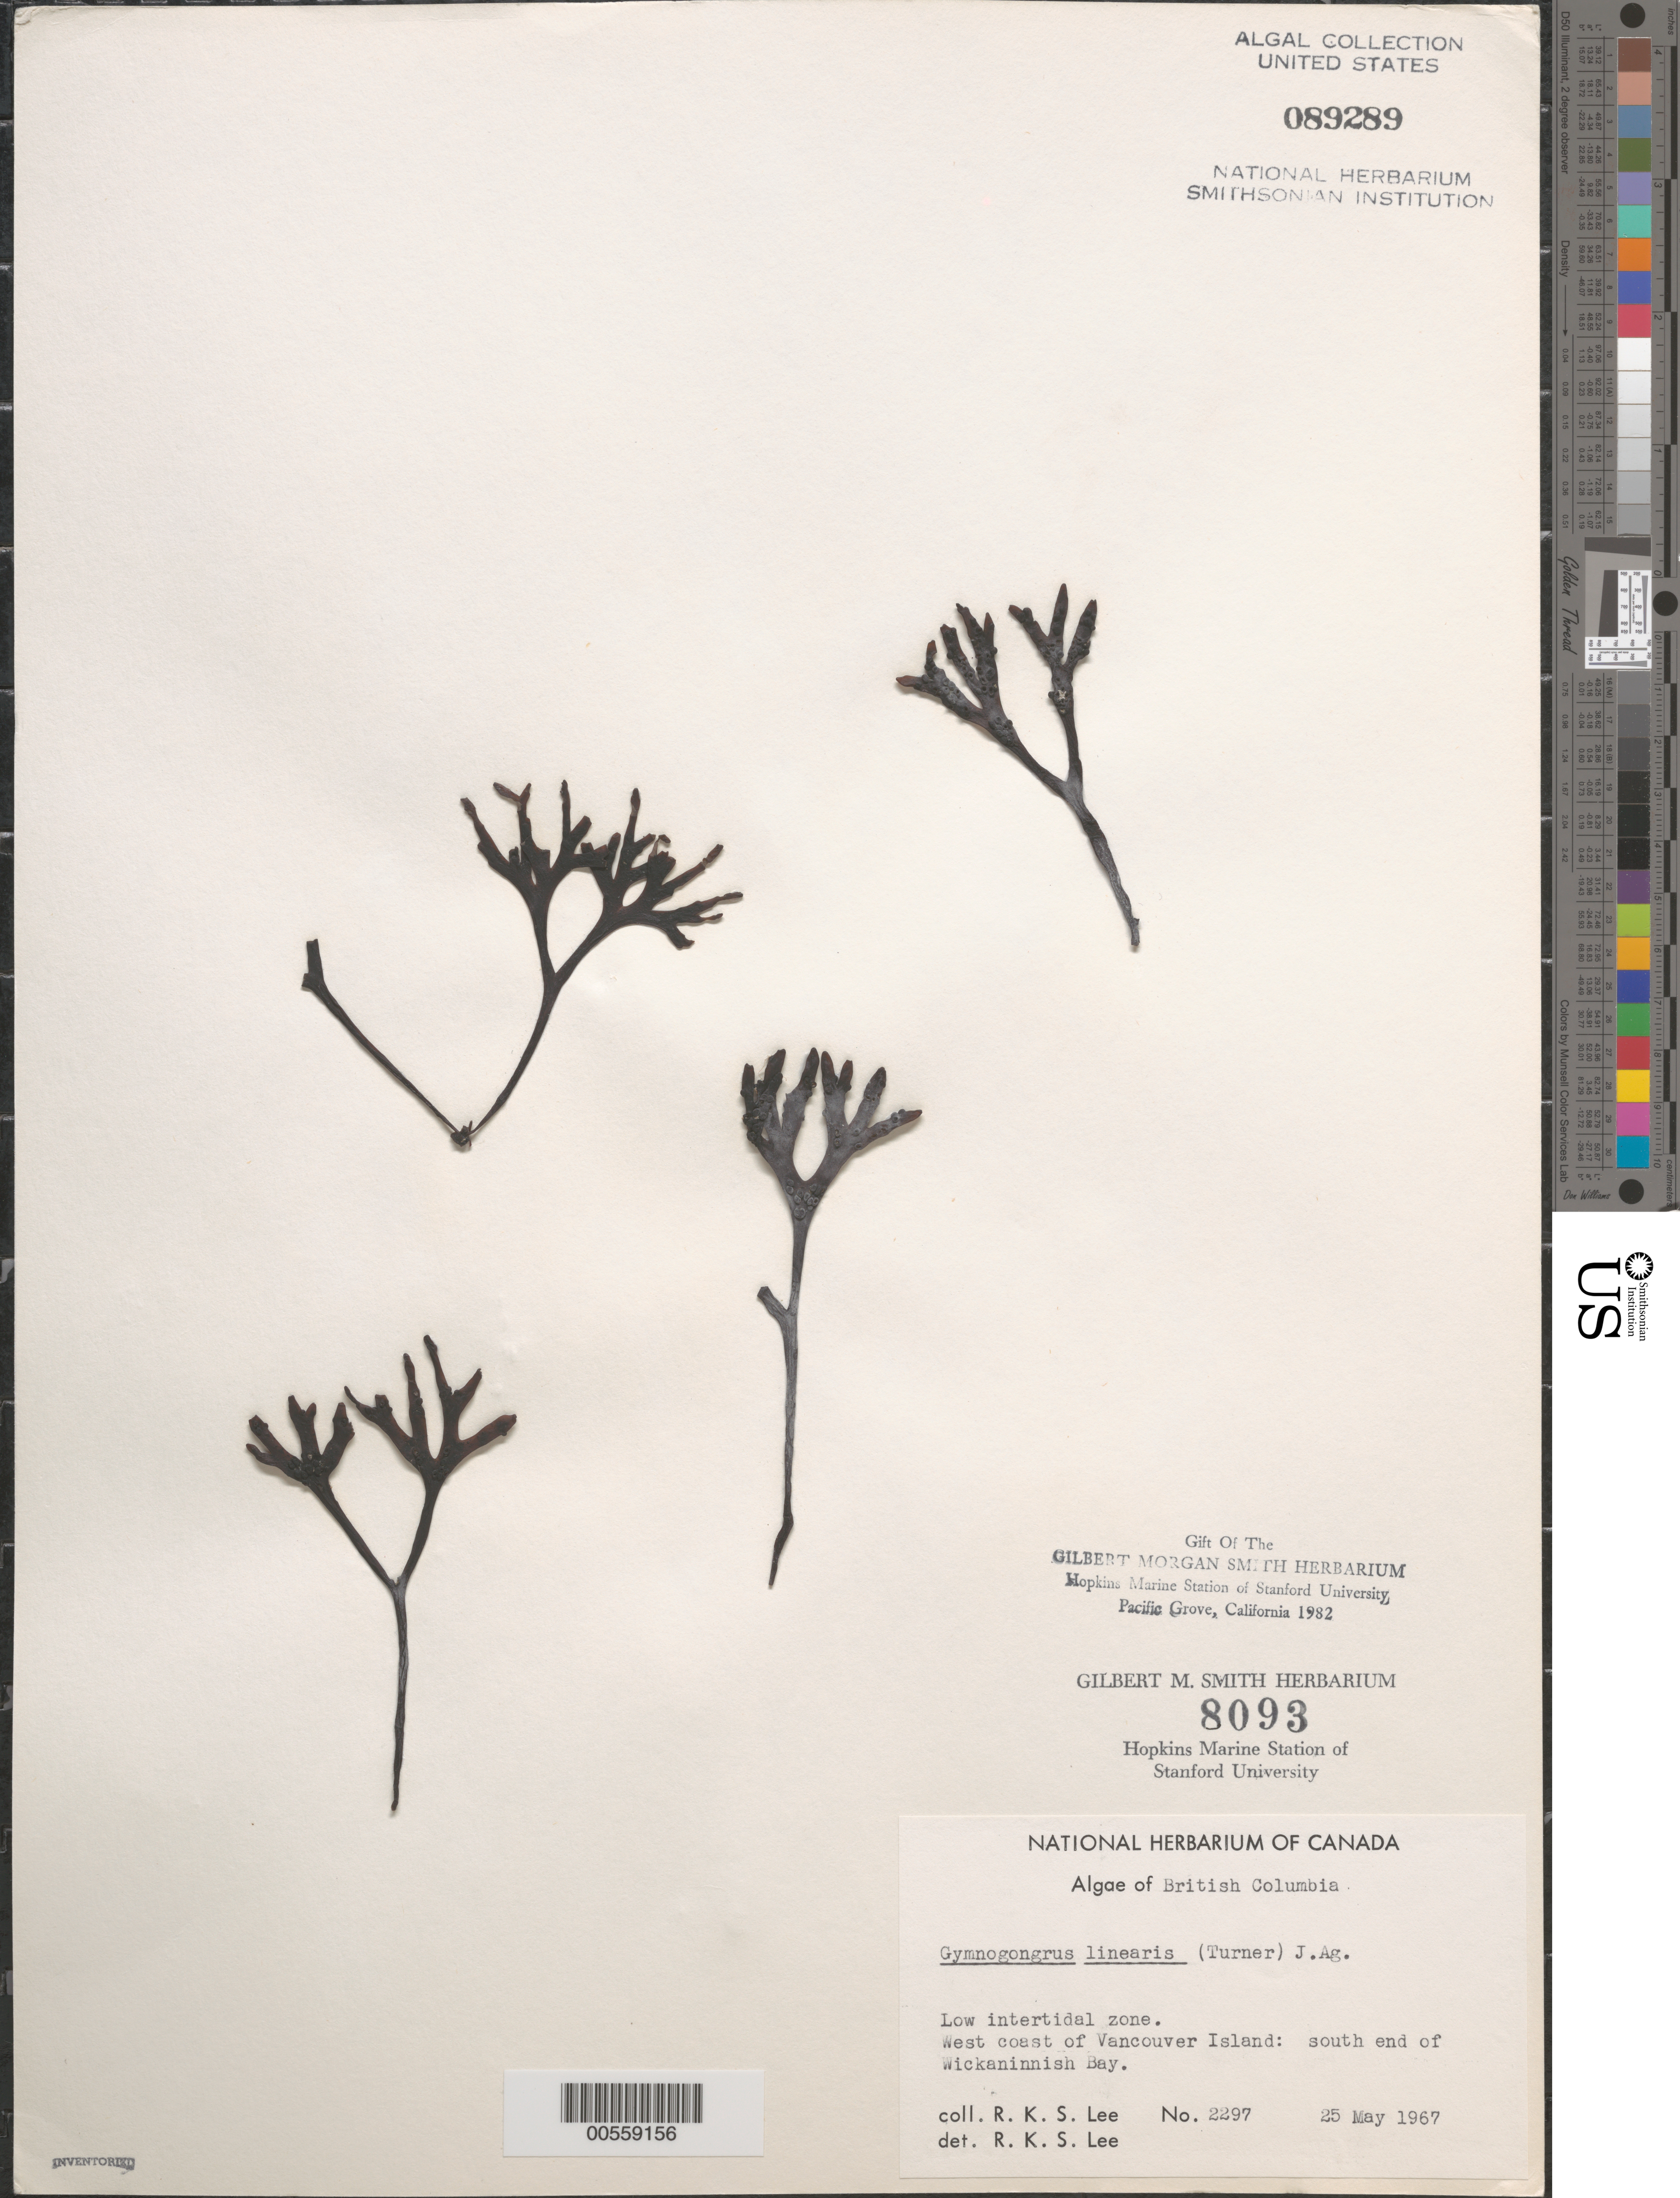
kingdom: Plantae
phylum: Rhodophyta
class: Florideophyceae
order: Gigartinales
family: Phyllophoraceae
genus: Ahnfeltiopsis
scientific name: Ahnfeltiopsis linearis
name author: (C. Agardh) P.C. Silva & DeCew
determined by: Algae name updating Project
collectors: R. Lee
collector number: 2297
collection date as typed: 25 May 1967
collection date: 1967-05-25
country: Canada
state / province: British Columbia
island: Vancouver Island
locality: Wickaninnish Bay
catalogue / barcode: US 89289